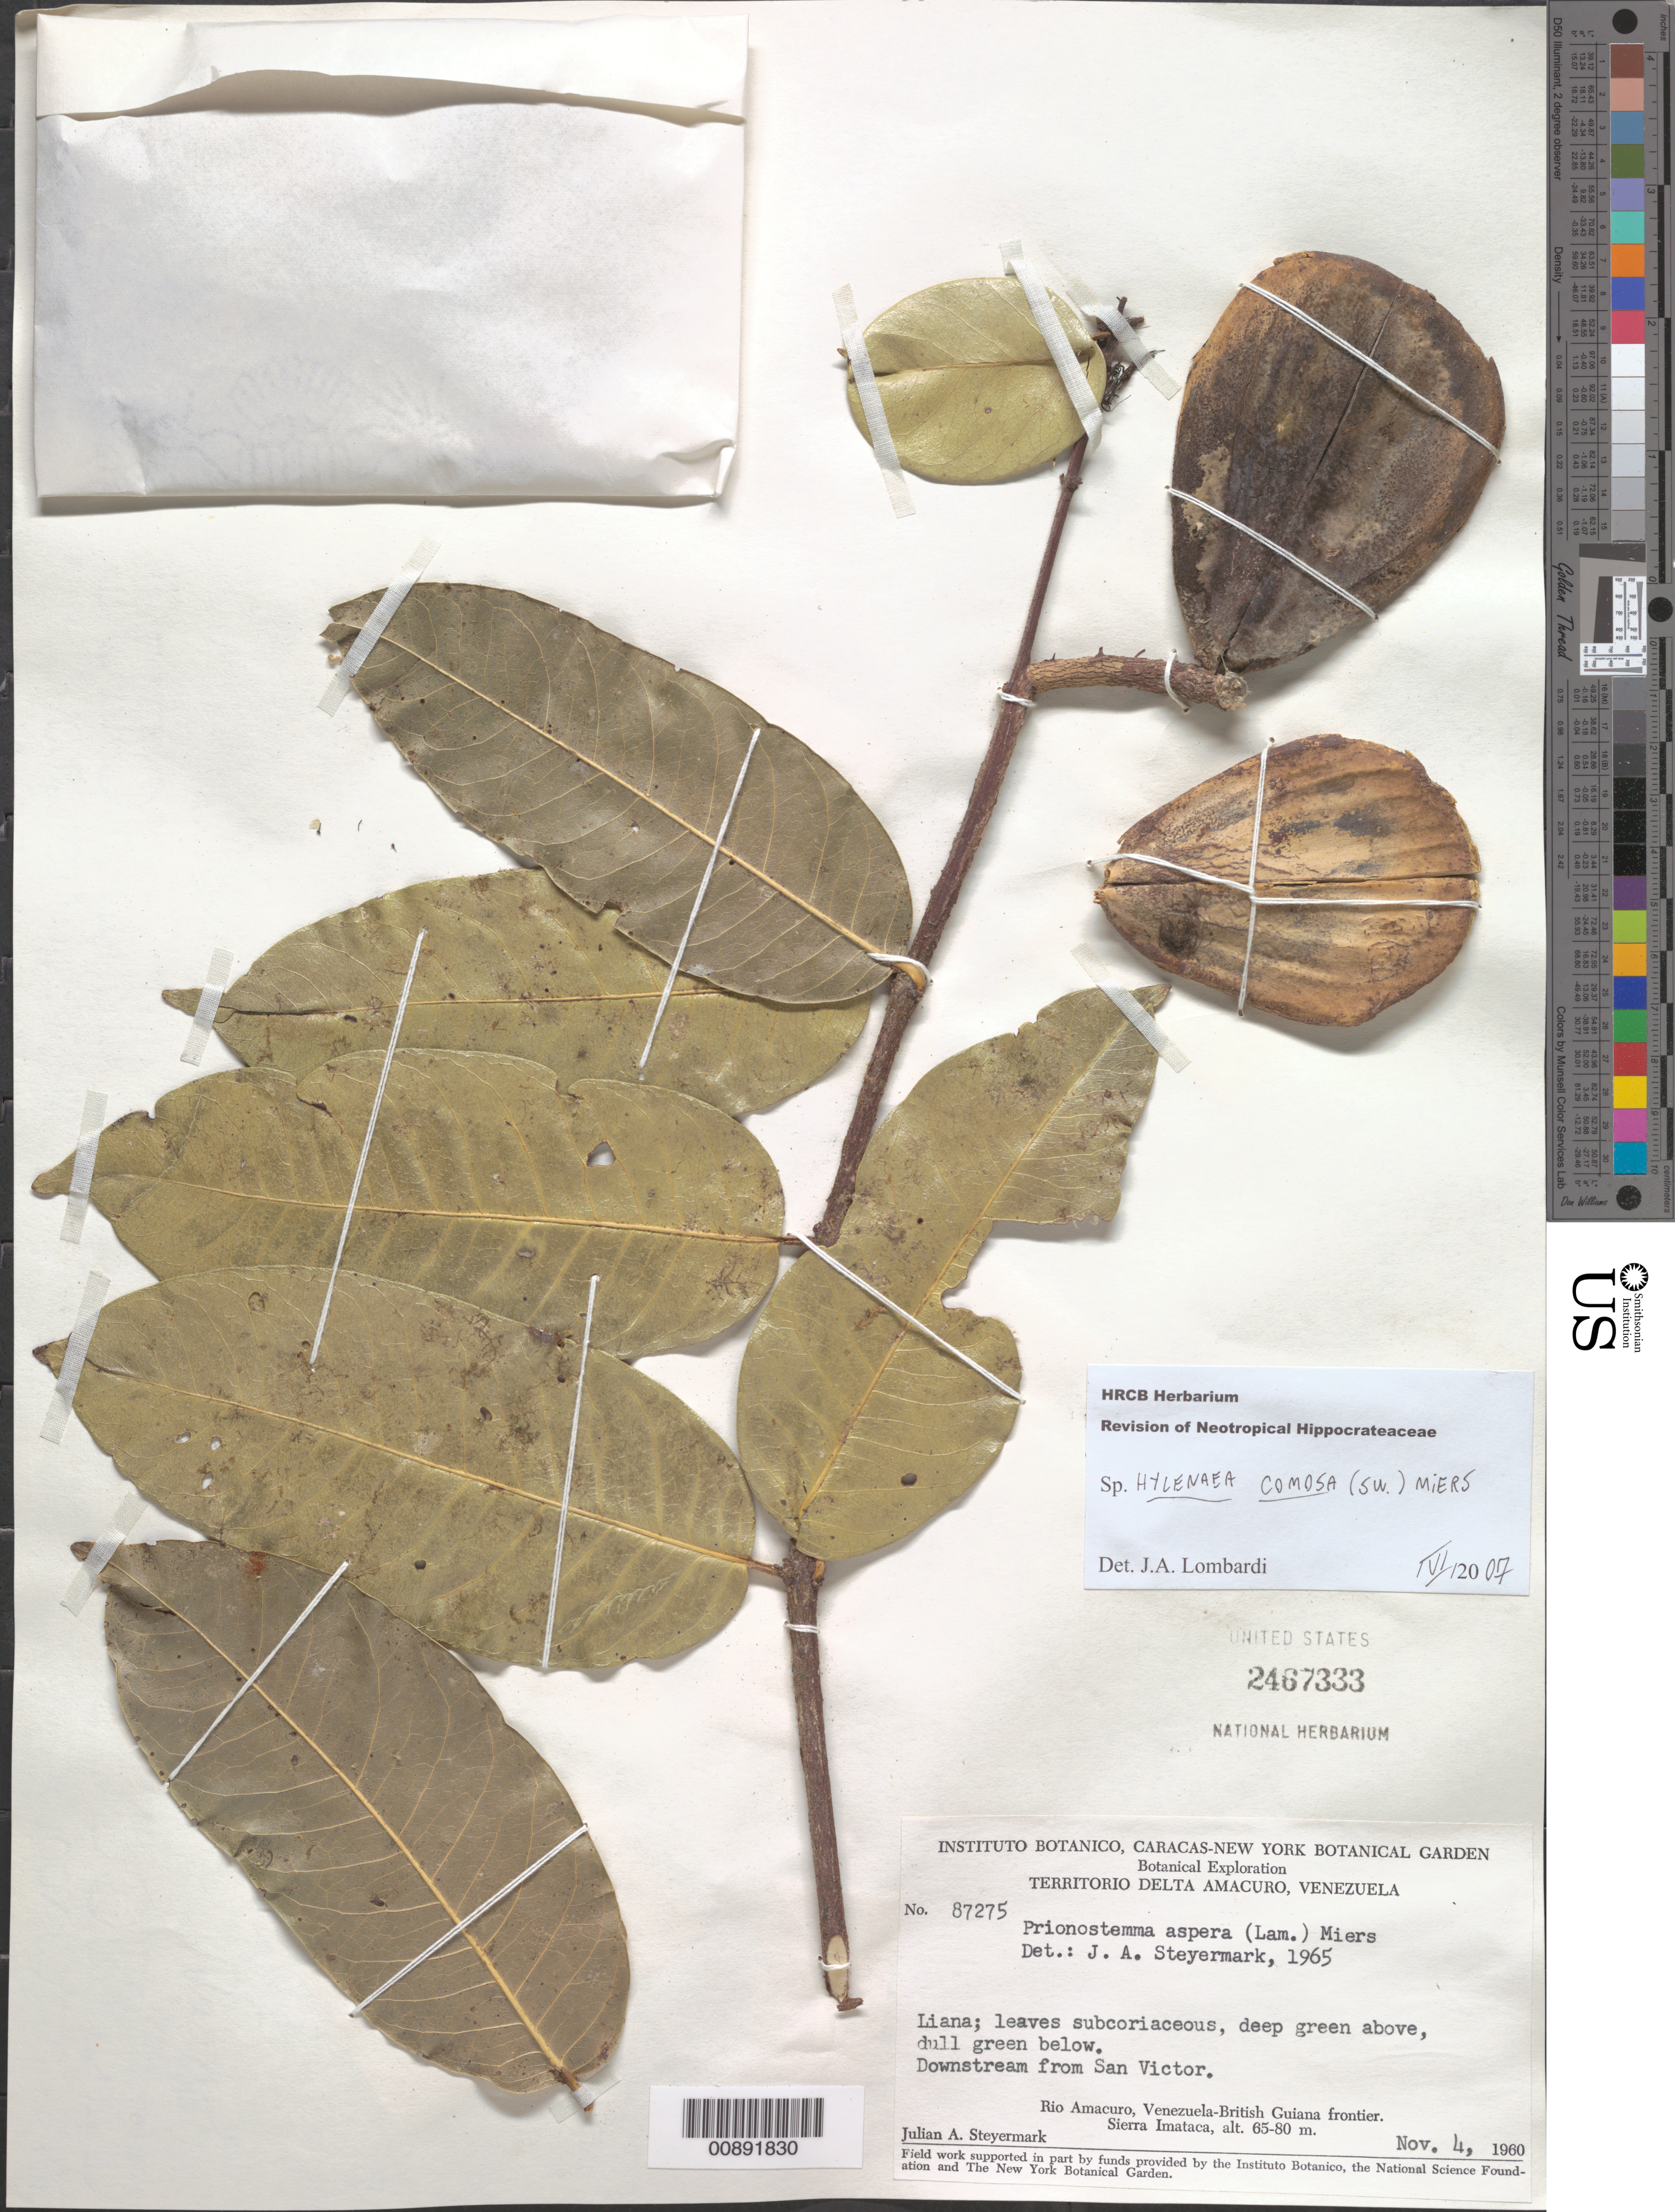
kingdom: Plantae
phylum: Tracheophyta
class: Magnoliopsida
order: Celastrales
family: Celastraceae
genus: Hylenaea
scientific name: Hylenaea comosa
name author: (Sw.) Miers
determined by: Lombardi, Julio A.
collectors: J. Steyermark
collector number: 87275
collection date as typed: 4-Nov-60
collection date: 1960-11-04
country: Venezuela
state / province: Delta Amacuro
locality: Río Amacuro, Venezuela-British Guiana frontier, Sierra Imataca, downstream from San Victor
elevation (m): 65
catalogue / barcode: US 2467333